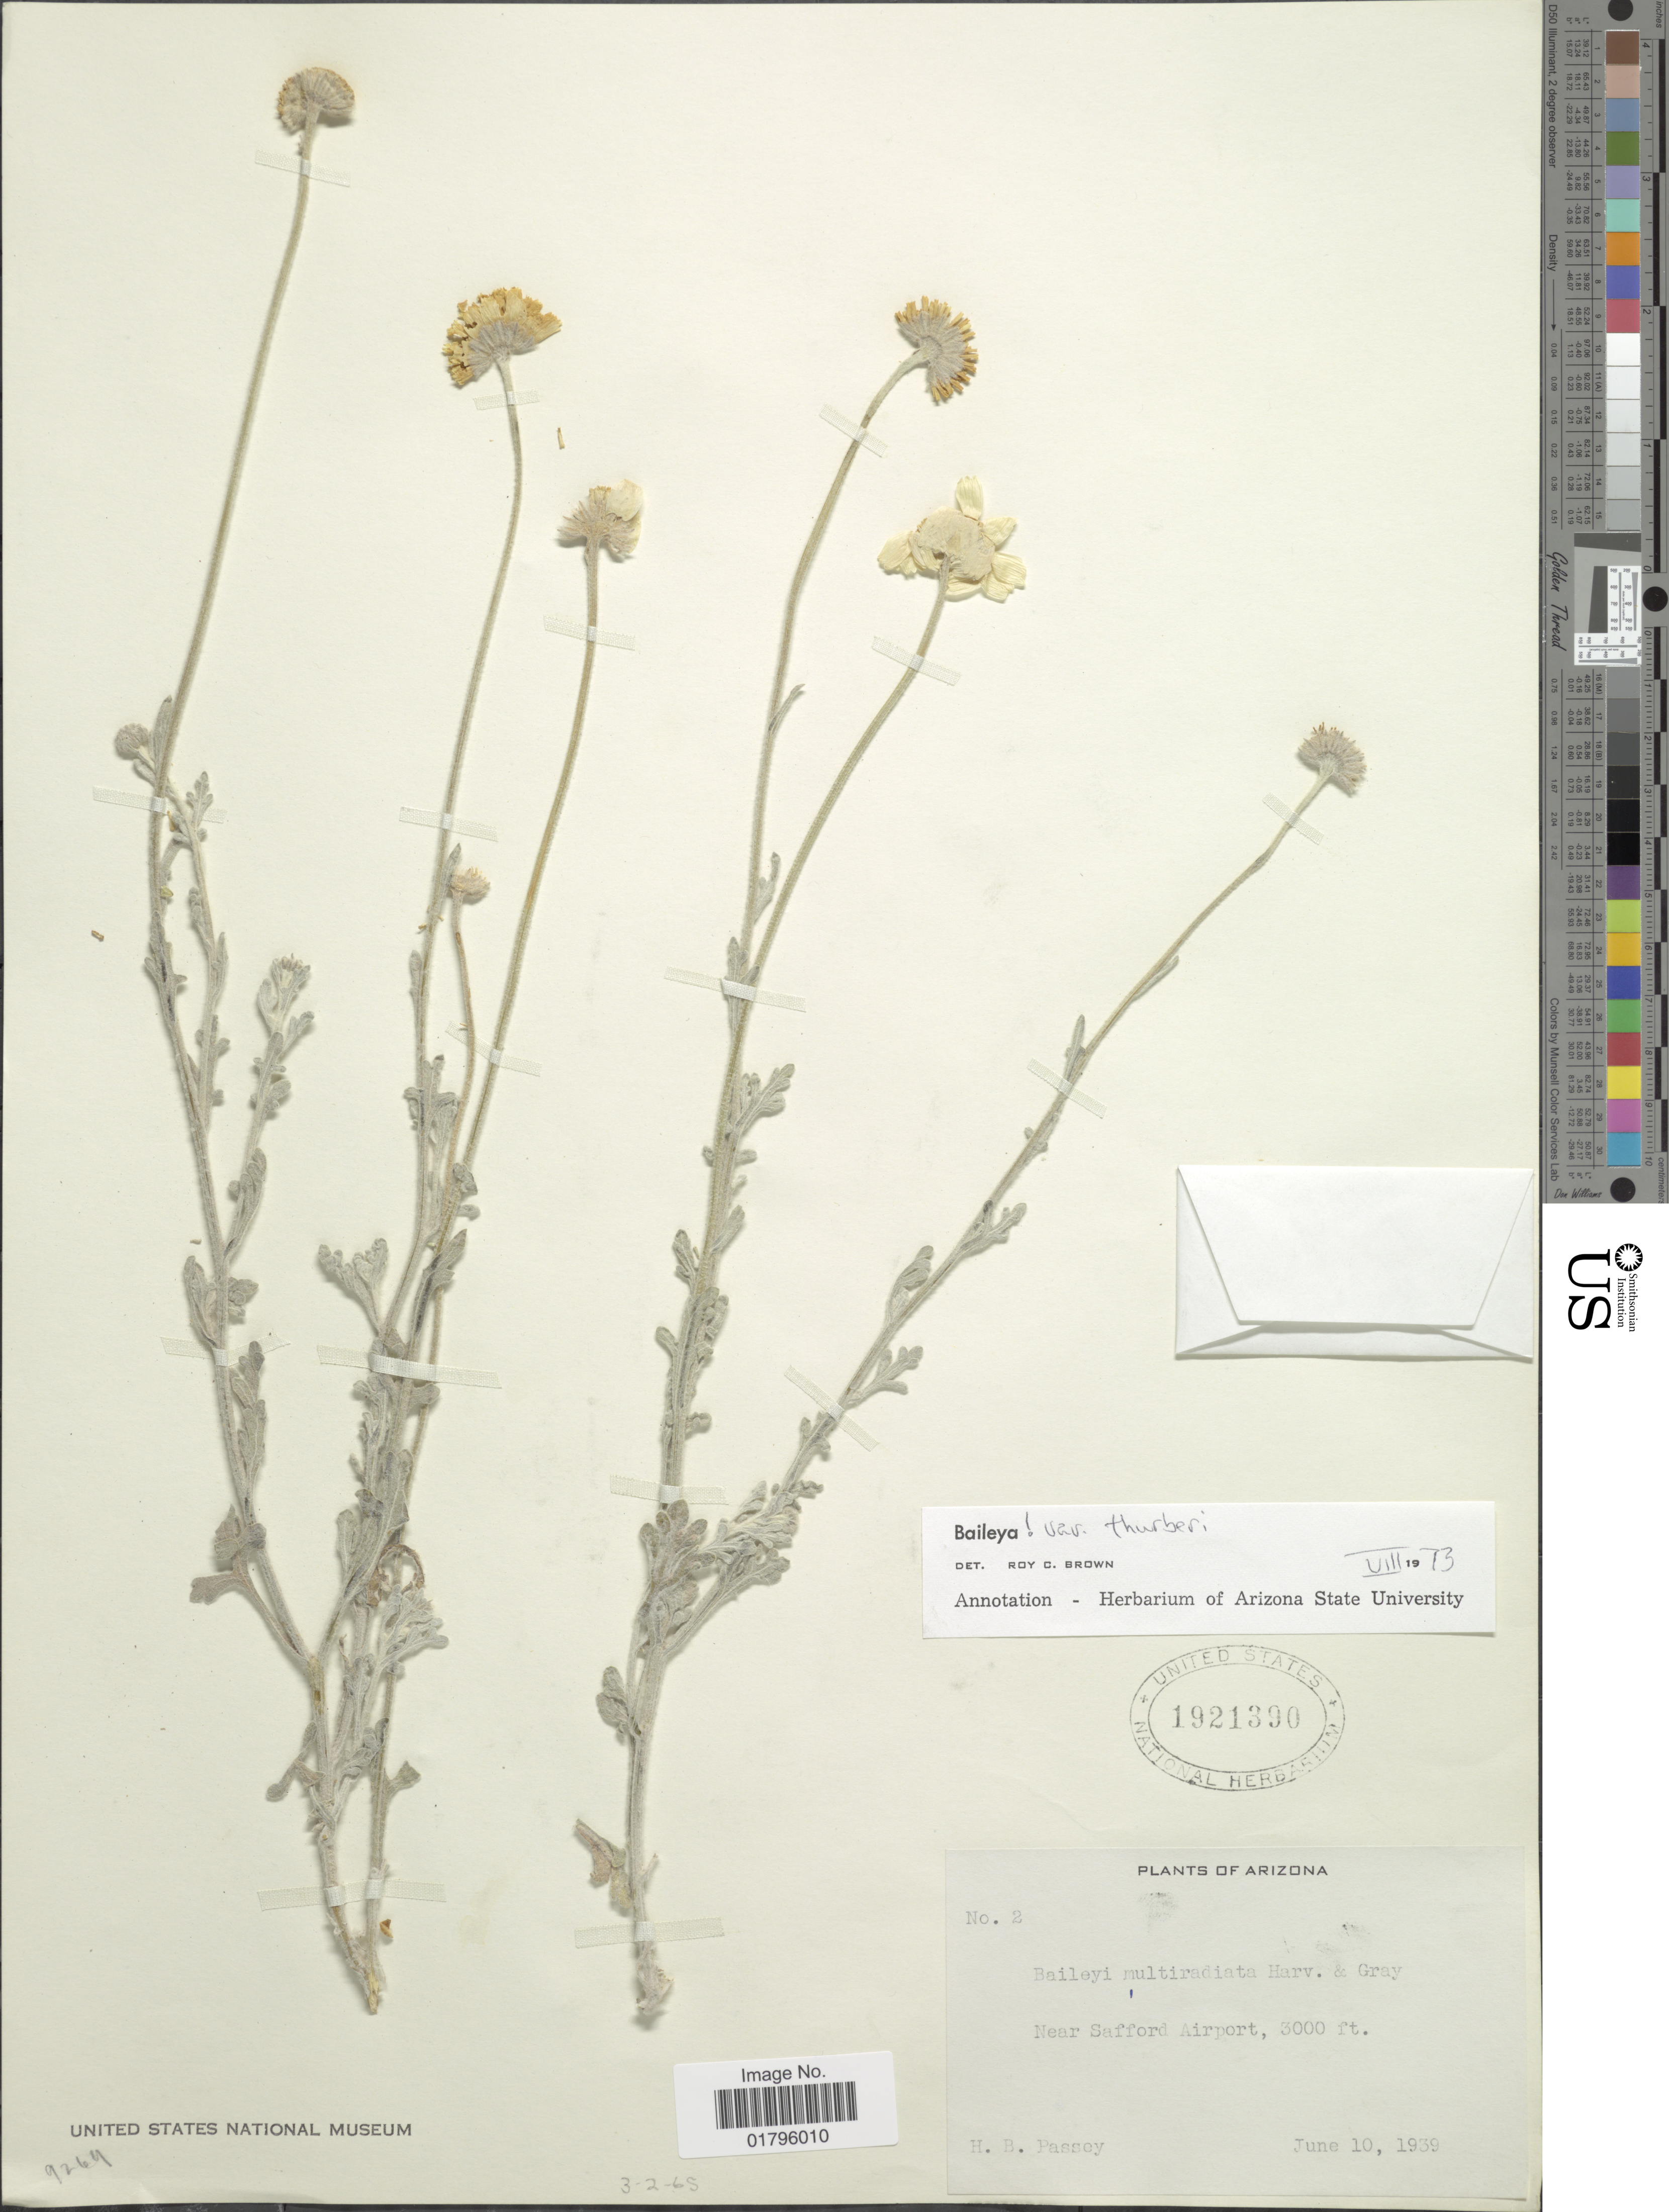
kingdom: Plantae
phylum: Tracheophyta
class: Magnoliopsida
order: Asterales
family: Asteraceae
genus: Baileya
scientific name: Baileya multiradiata var. thurberi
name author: (Rydb.) Kittell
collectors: H. Passey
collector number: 2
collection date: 1939-06-10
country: United States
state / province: Arizona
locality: Arizona, Near Safford Airport.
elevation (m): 914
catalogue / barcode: US 1921390